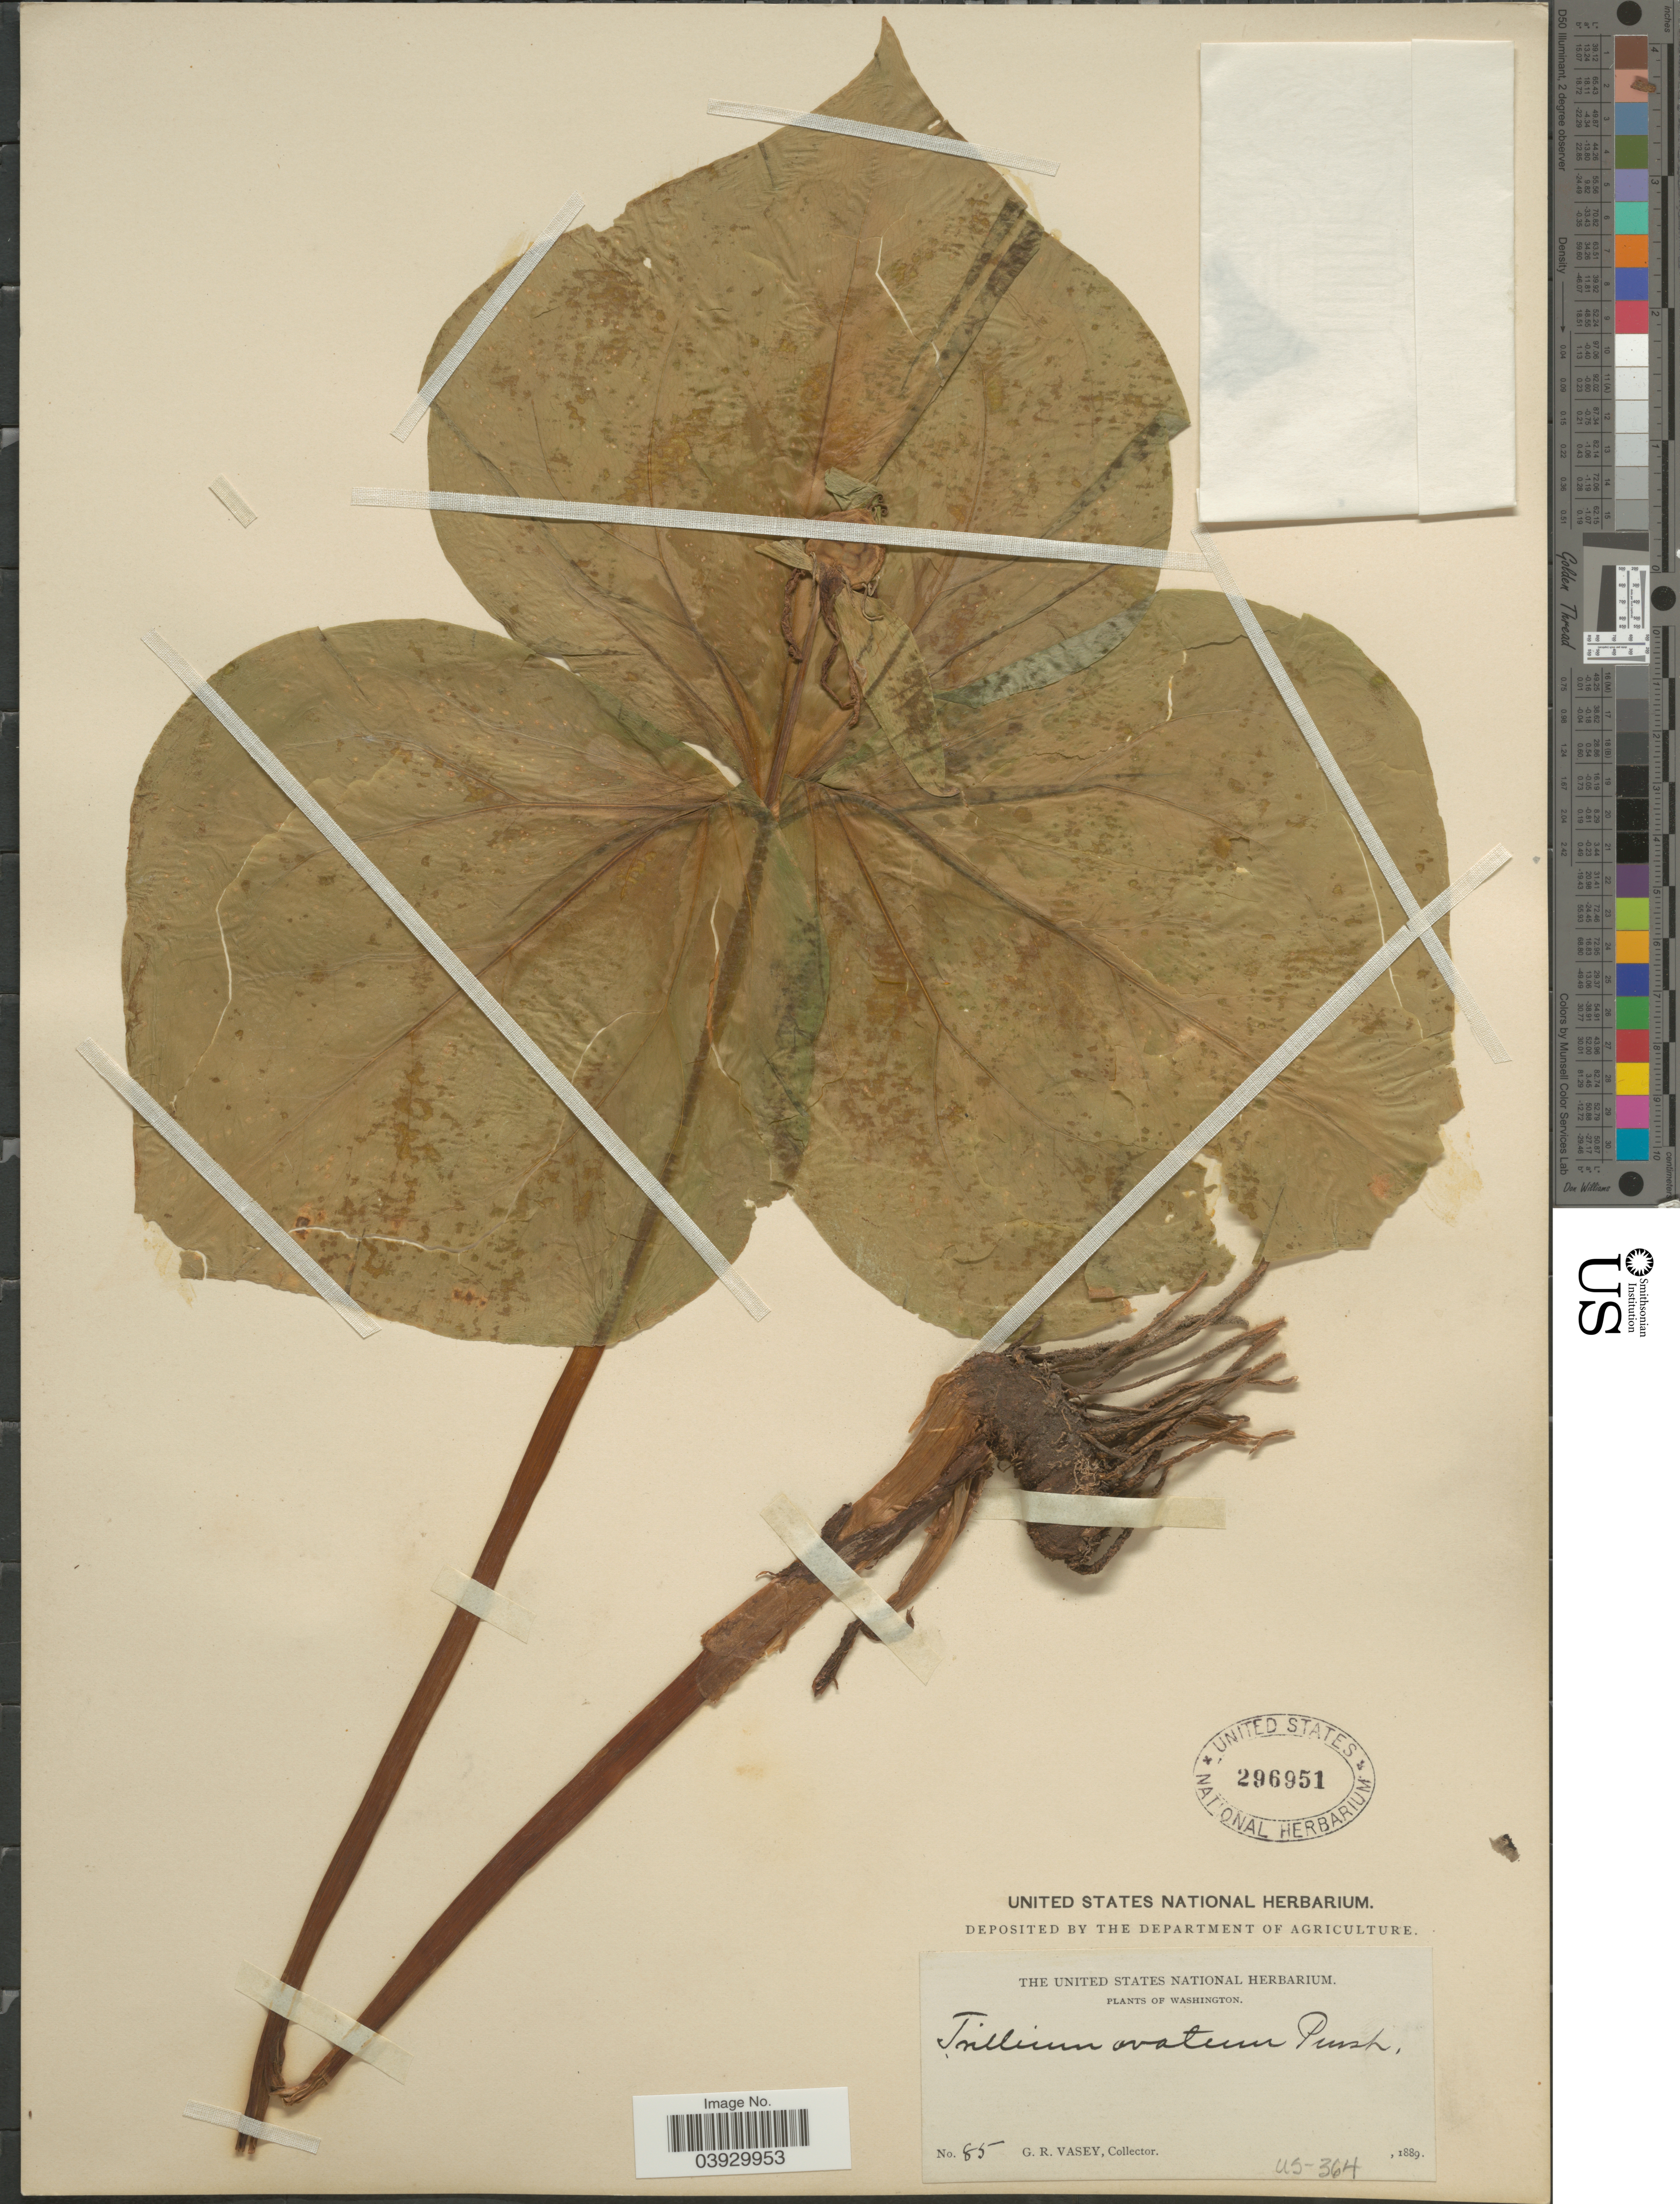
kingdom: Plantae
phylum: Tracheophyta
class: Liliopsida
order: Liliales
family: Melanthiaceae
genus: Trillium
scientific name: Trillium ovatum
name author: Pursh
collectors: G. R. Vasey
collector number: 85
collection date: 1889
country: United States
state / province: Washington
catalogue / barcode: US 296951